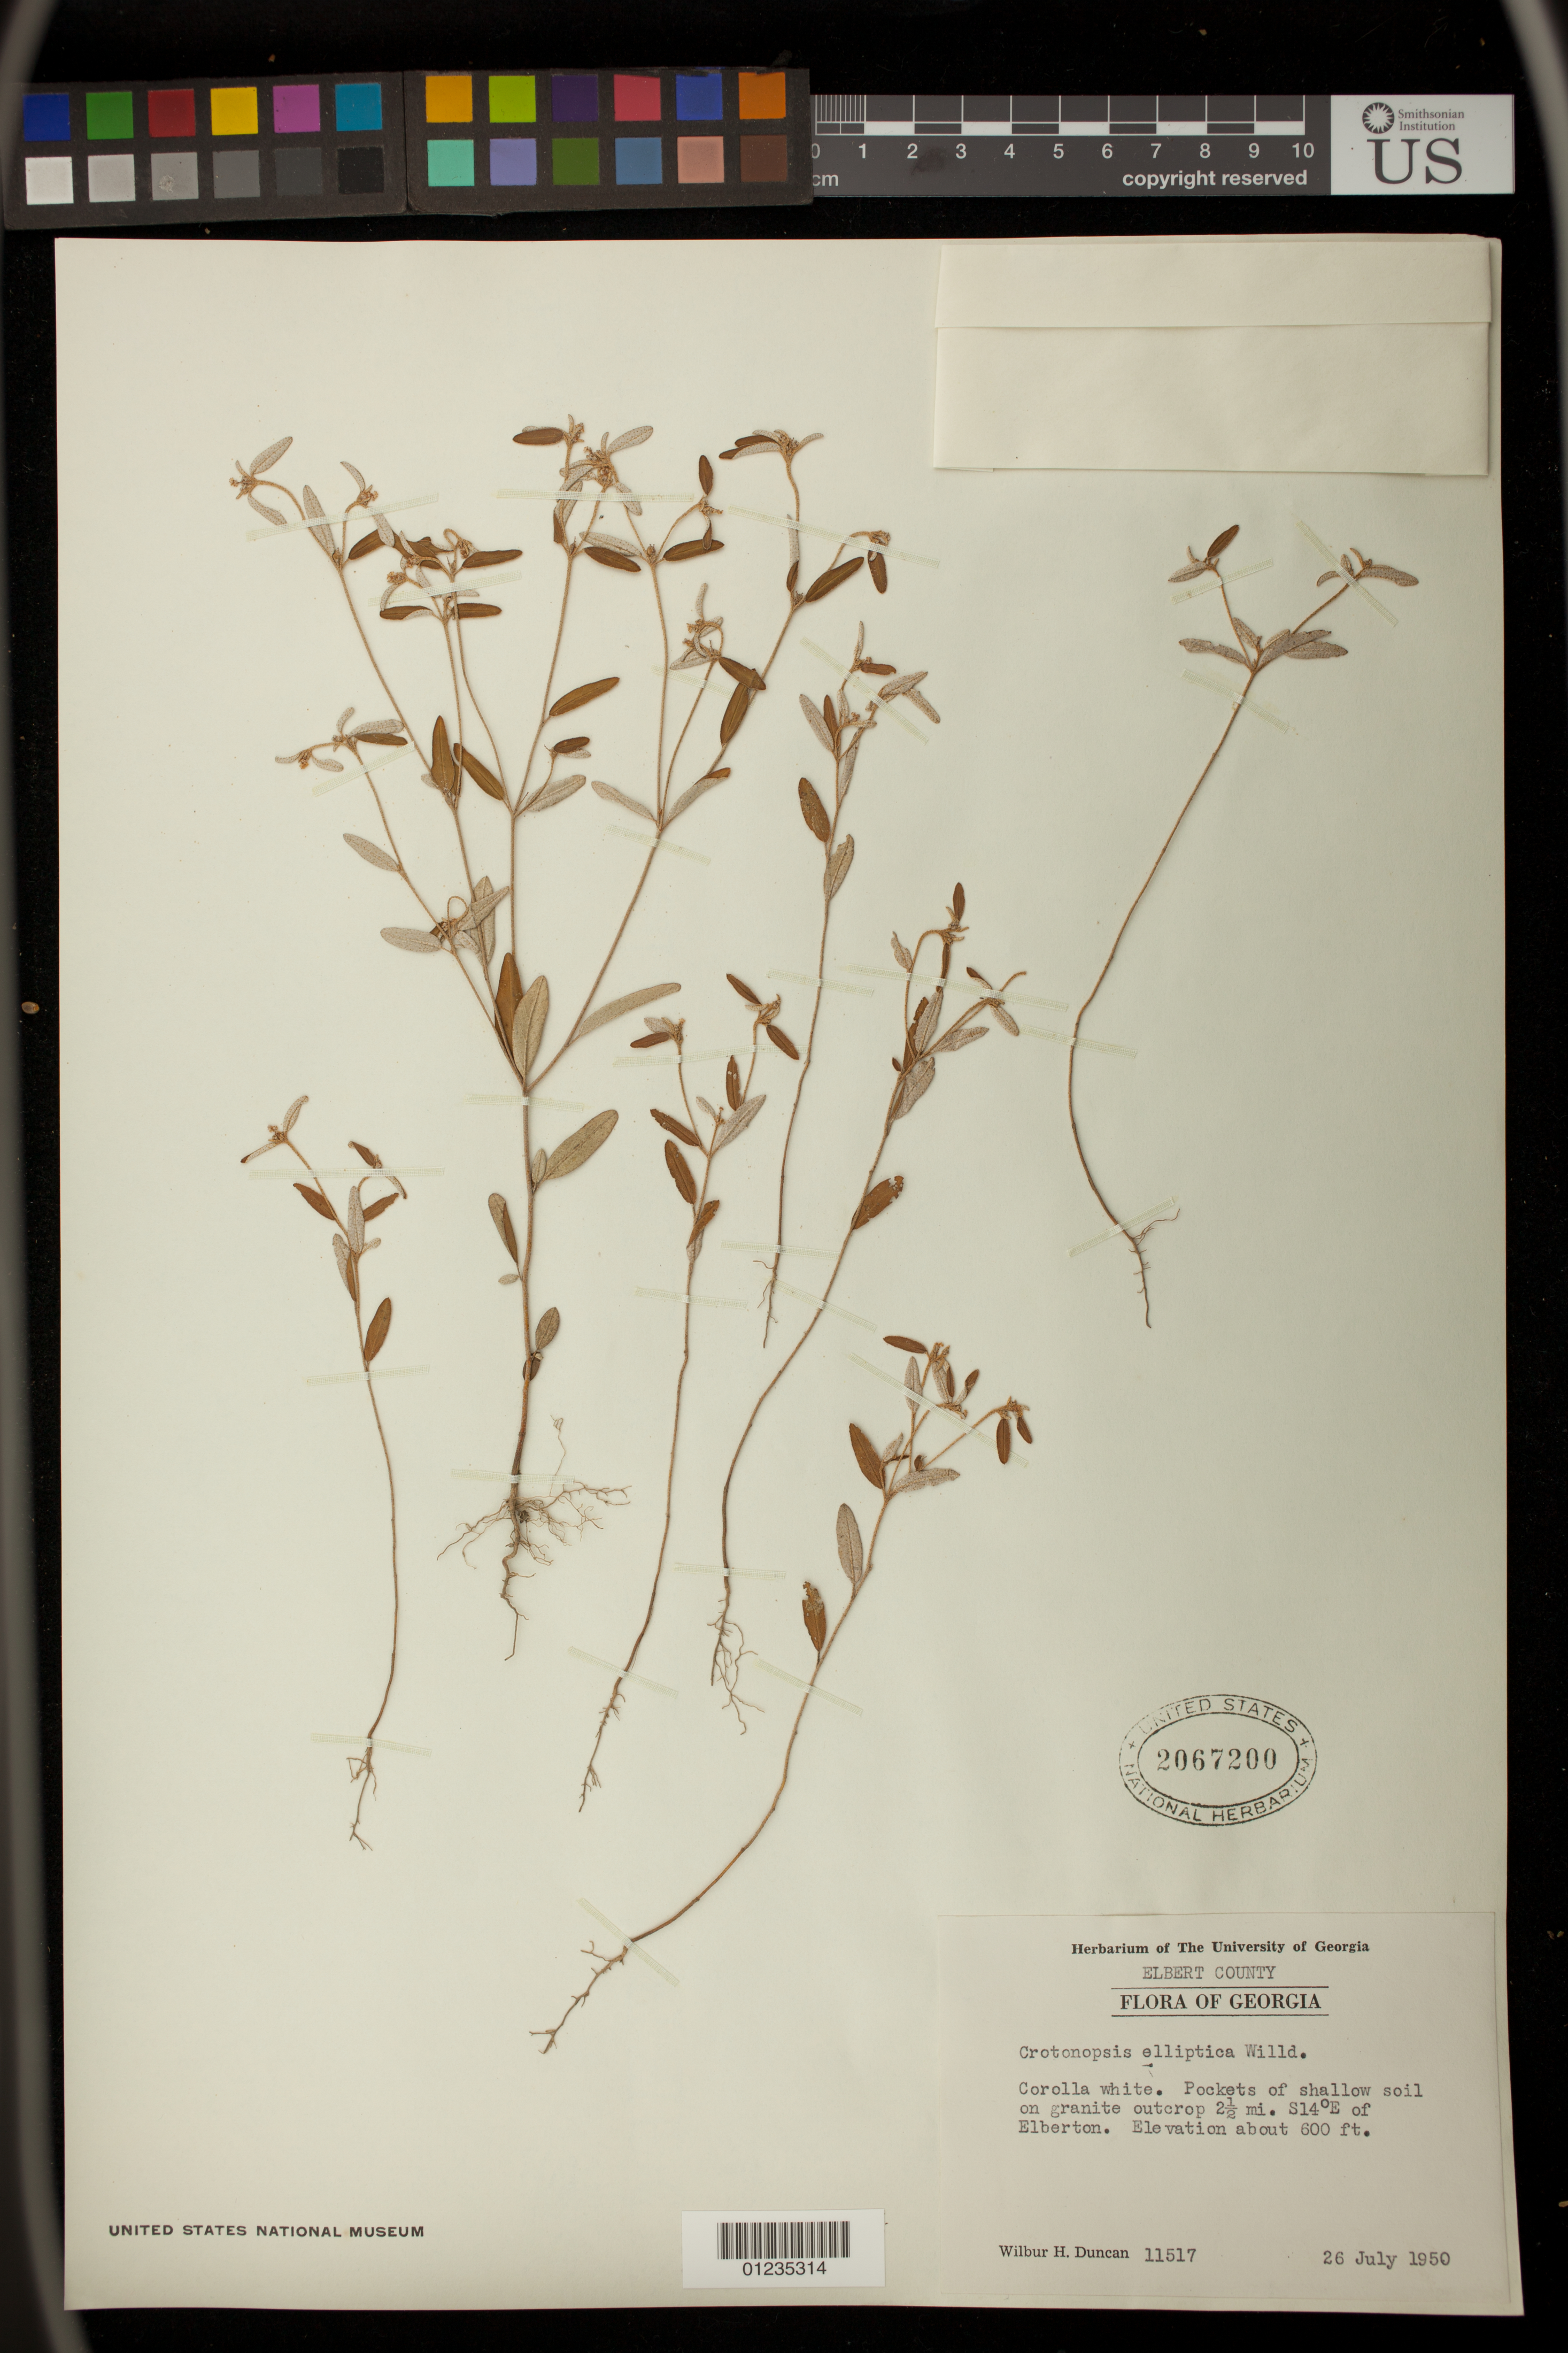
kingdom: Plantae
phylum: Tracheophyta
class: Magnoliopsida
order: Malpighiales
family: Euphorbiaceae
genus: Crotonopsis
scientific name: Crotonopsis elliptica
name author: Willd.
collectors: W. H. Duncan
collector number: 11517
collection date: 1950-07-26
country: United States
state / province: Georgia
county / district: Elbert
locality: granite outcrop 2.5 mi S14 E of Elberton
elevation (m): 183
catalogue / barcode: US 2067200